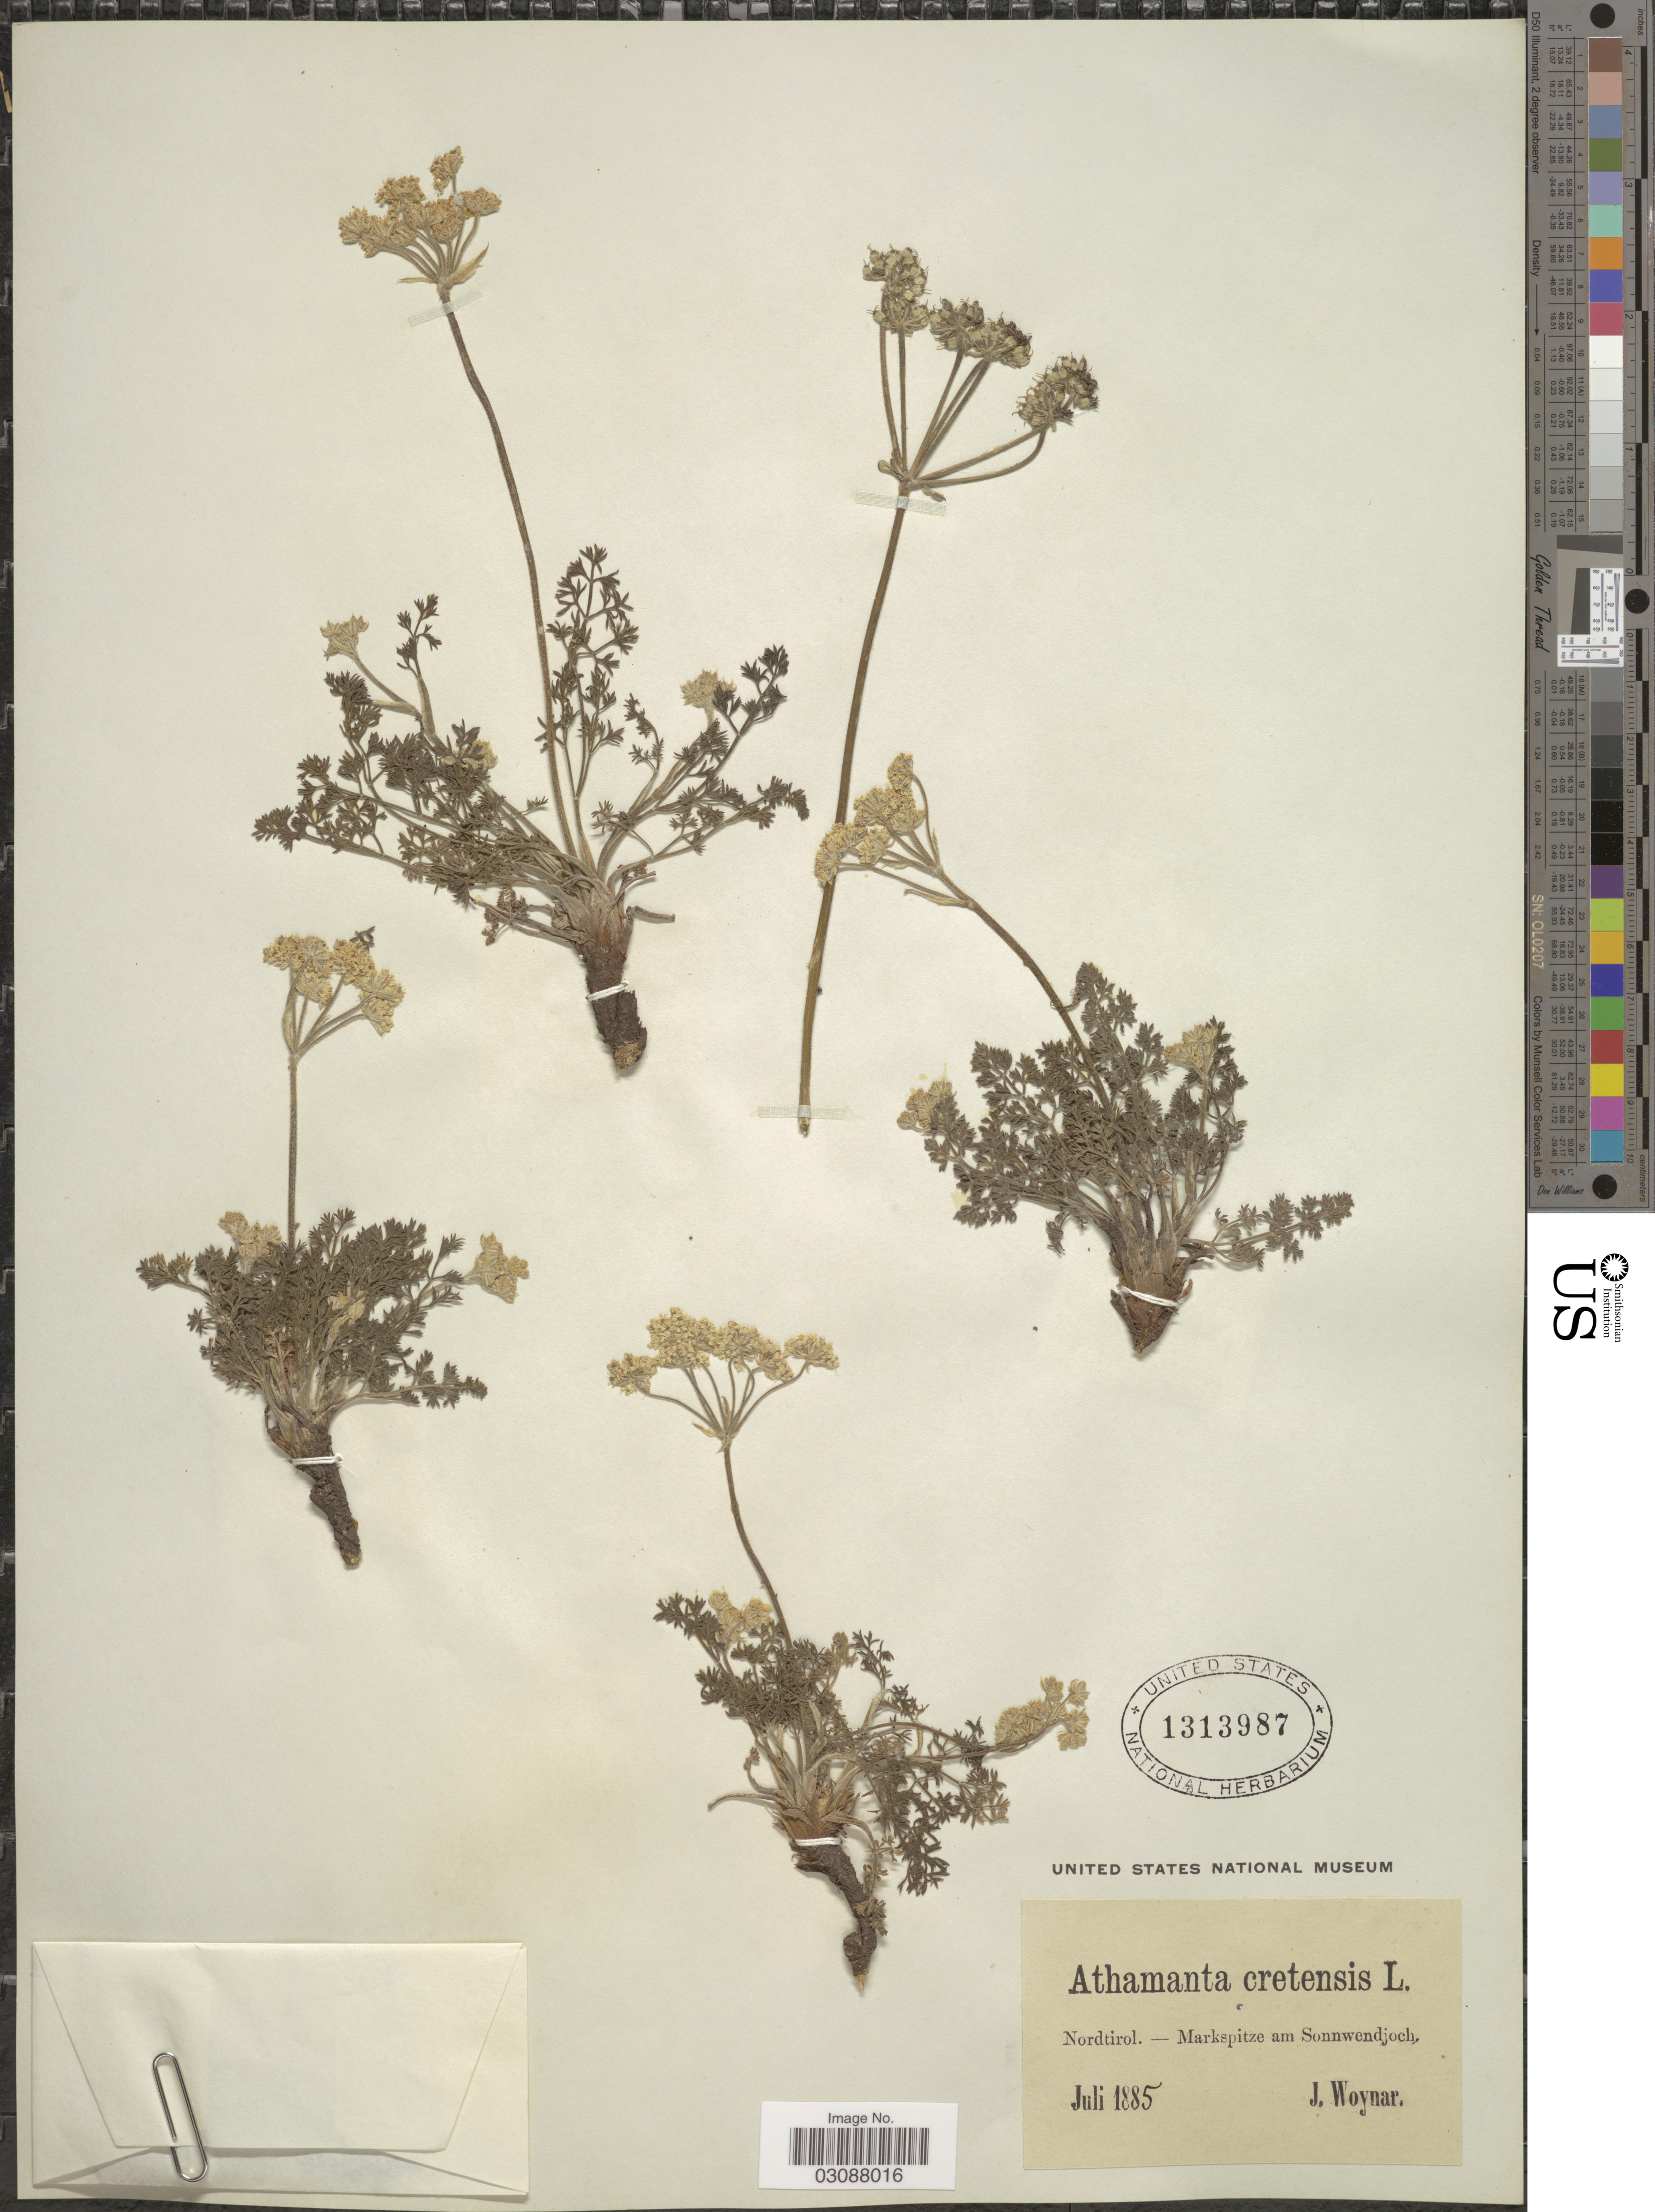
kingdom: Plantae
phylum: Tracheophyta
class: Magnoliopsida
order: Apiales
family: Apiaceae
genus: Athamanta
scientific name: Athamanta cretensis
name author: L.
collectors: J. Woynar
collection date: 1885-07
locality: Nordtirol. - Markspitze am Sonnwendjoch.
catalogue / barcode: US 1313987